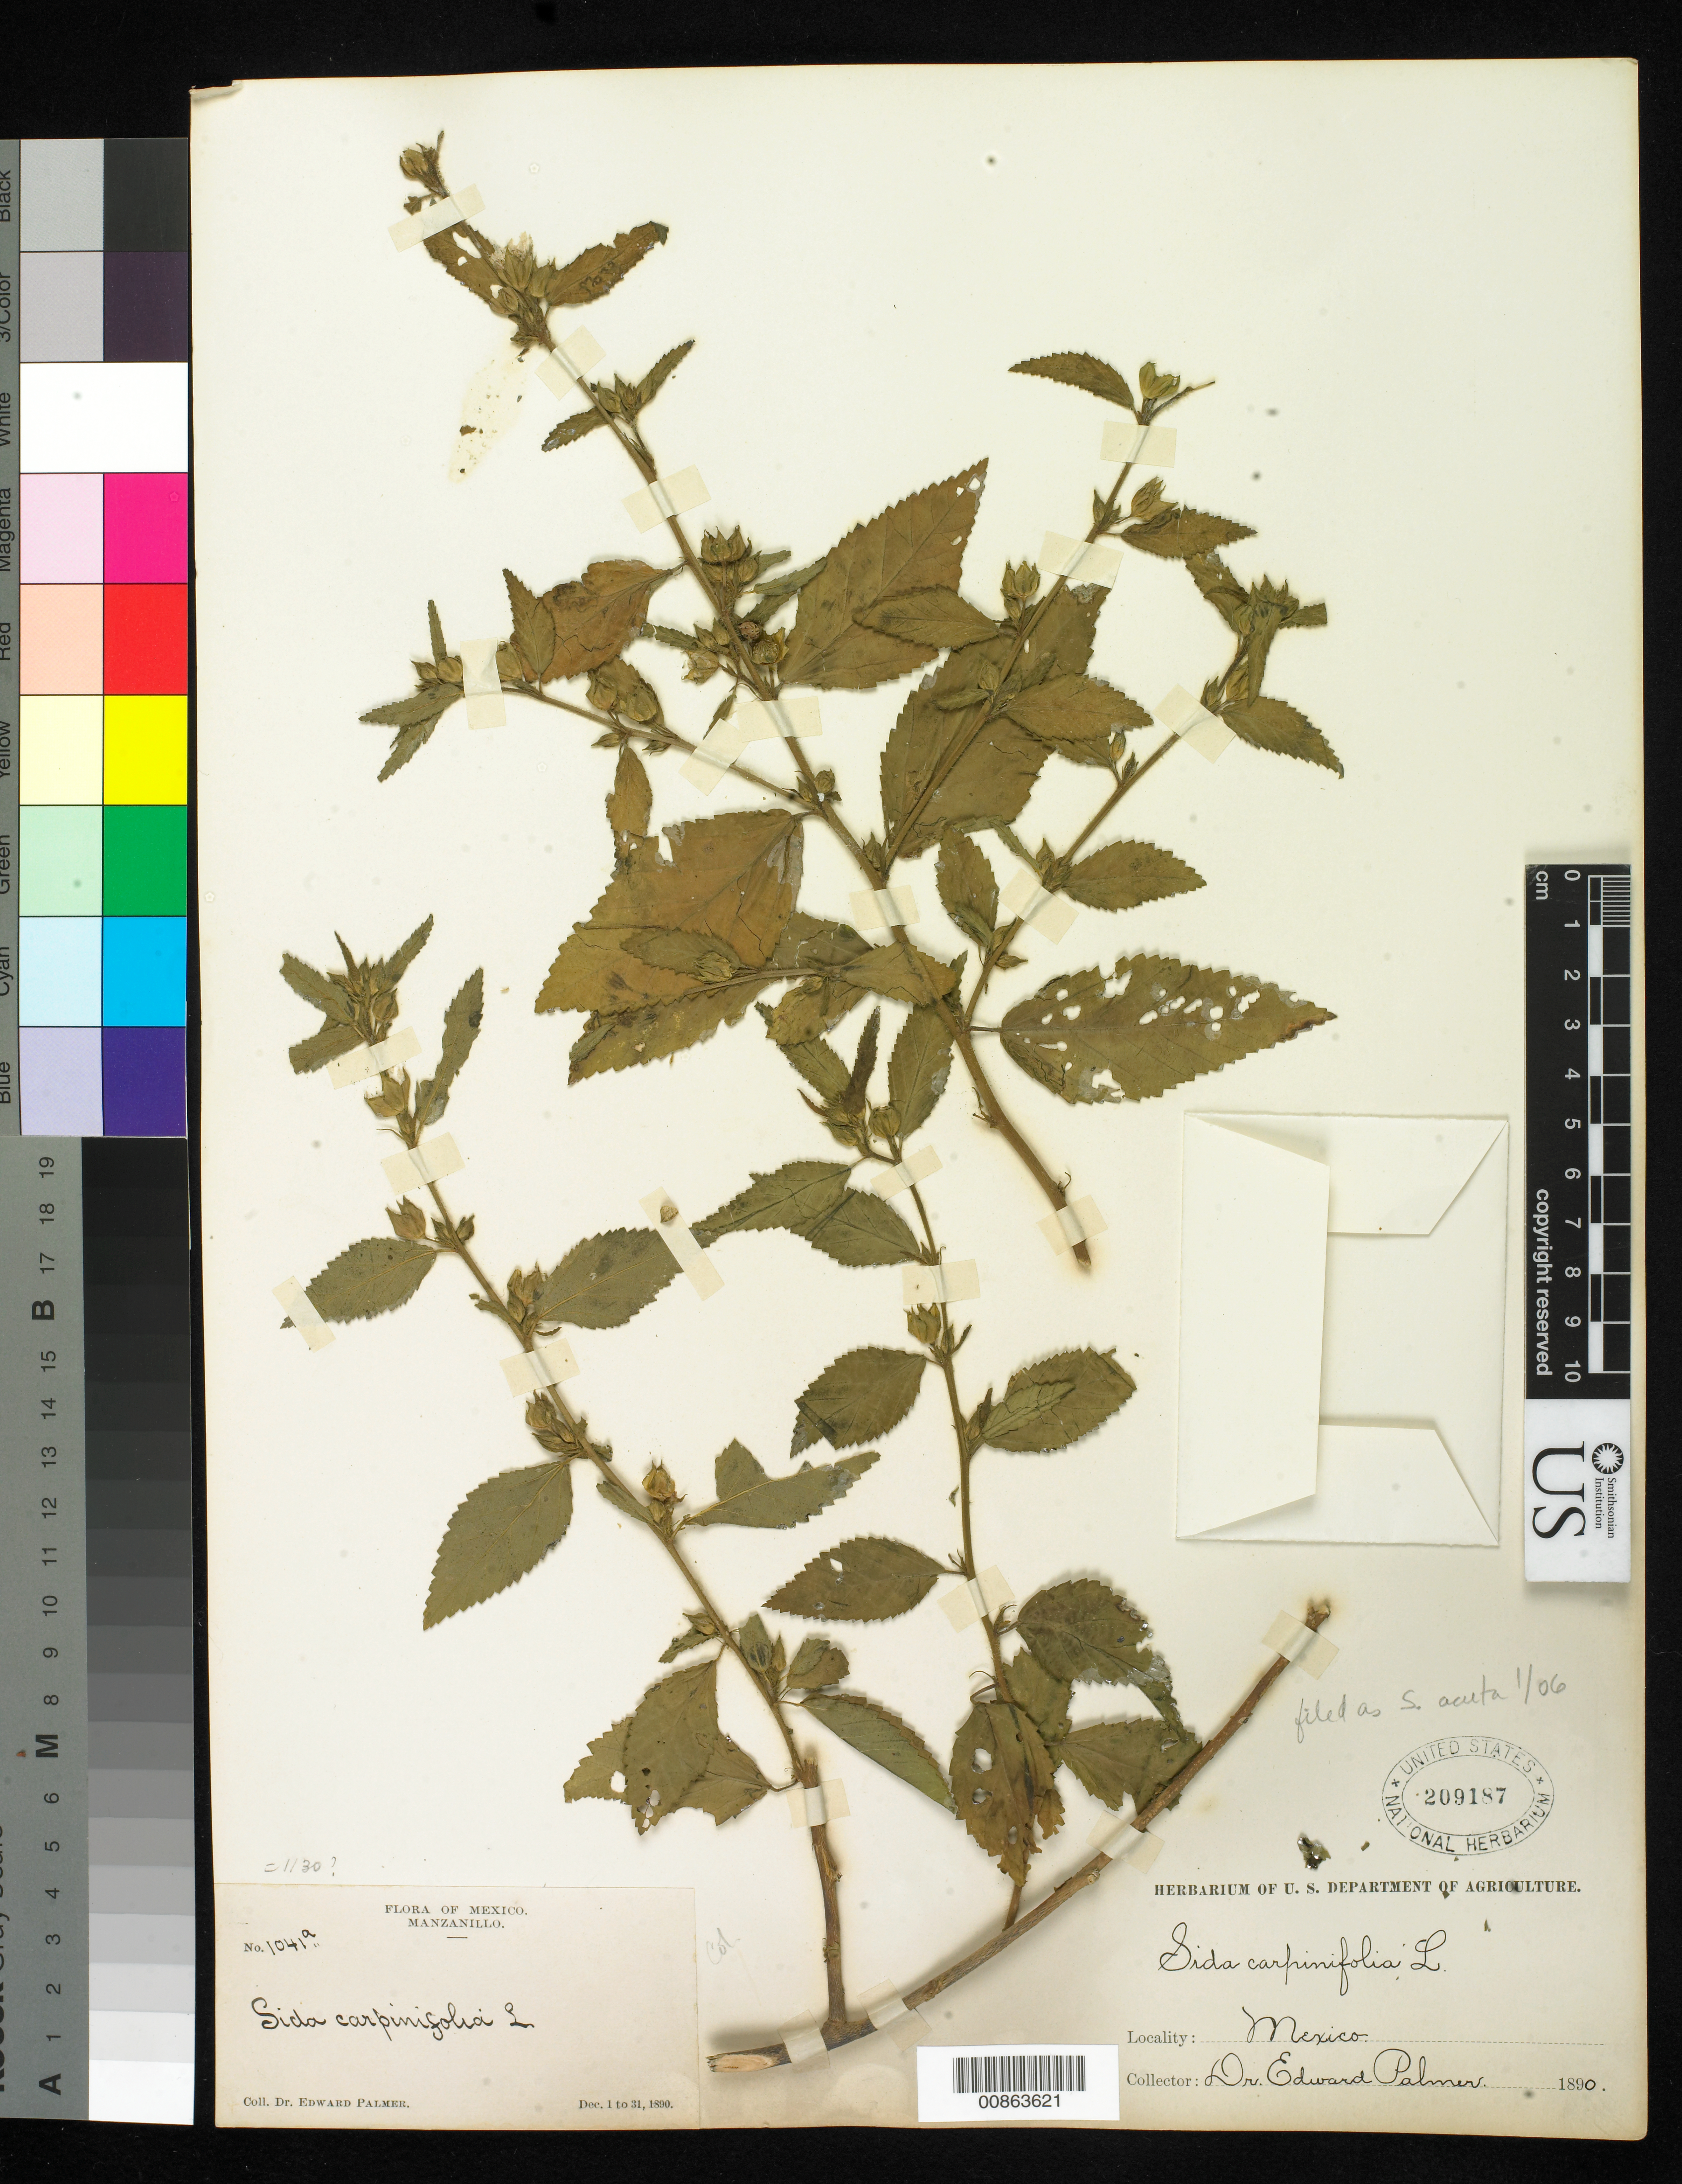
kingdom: Plantae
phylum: Tracheophyta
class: Magnoliopsida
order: Malvales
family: Malvaceae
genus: Sida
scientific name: Sida acuta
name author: Burm. f.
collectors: E. Palmer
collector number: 1041a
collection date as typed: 01 Dec 1890 to 31 Dec 1890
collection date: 1890-12-01/1890-12-31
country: Mexico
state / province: Colima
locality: Manzanillo, Colima.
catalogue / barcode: US 209187